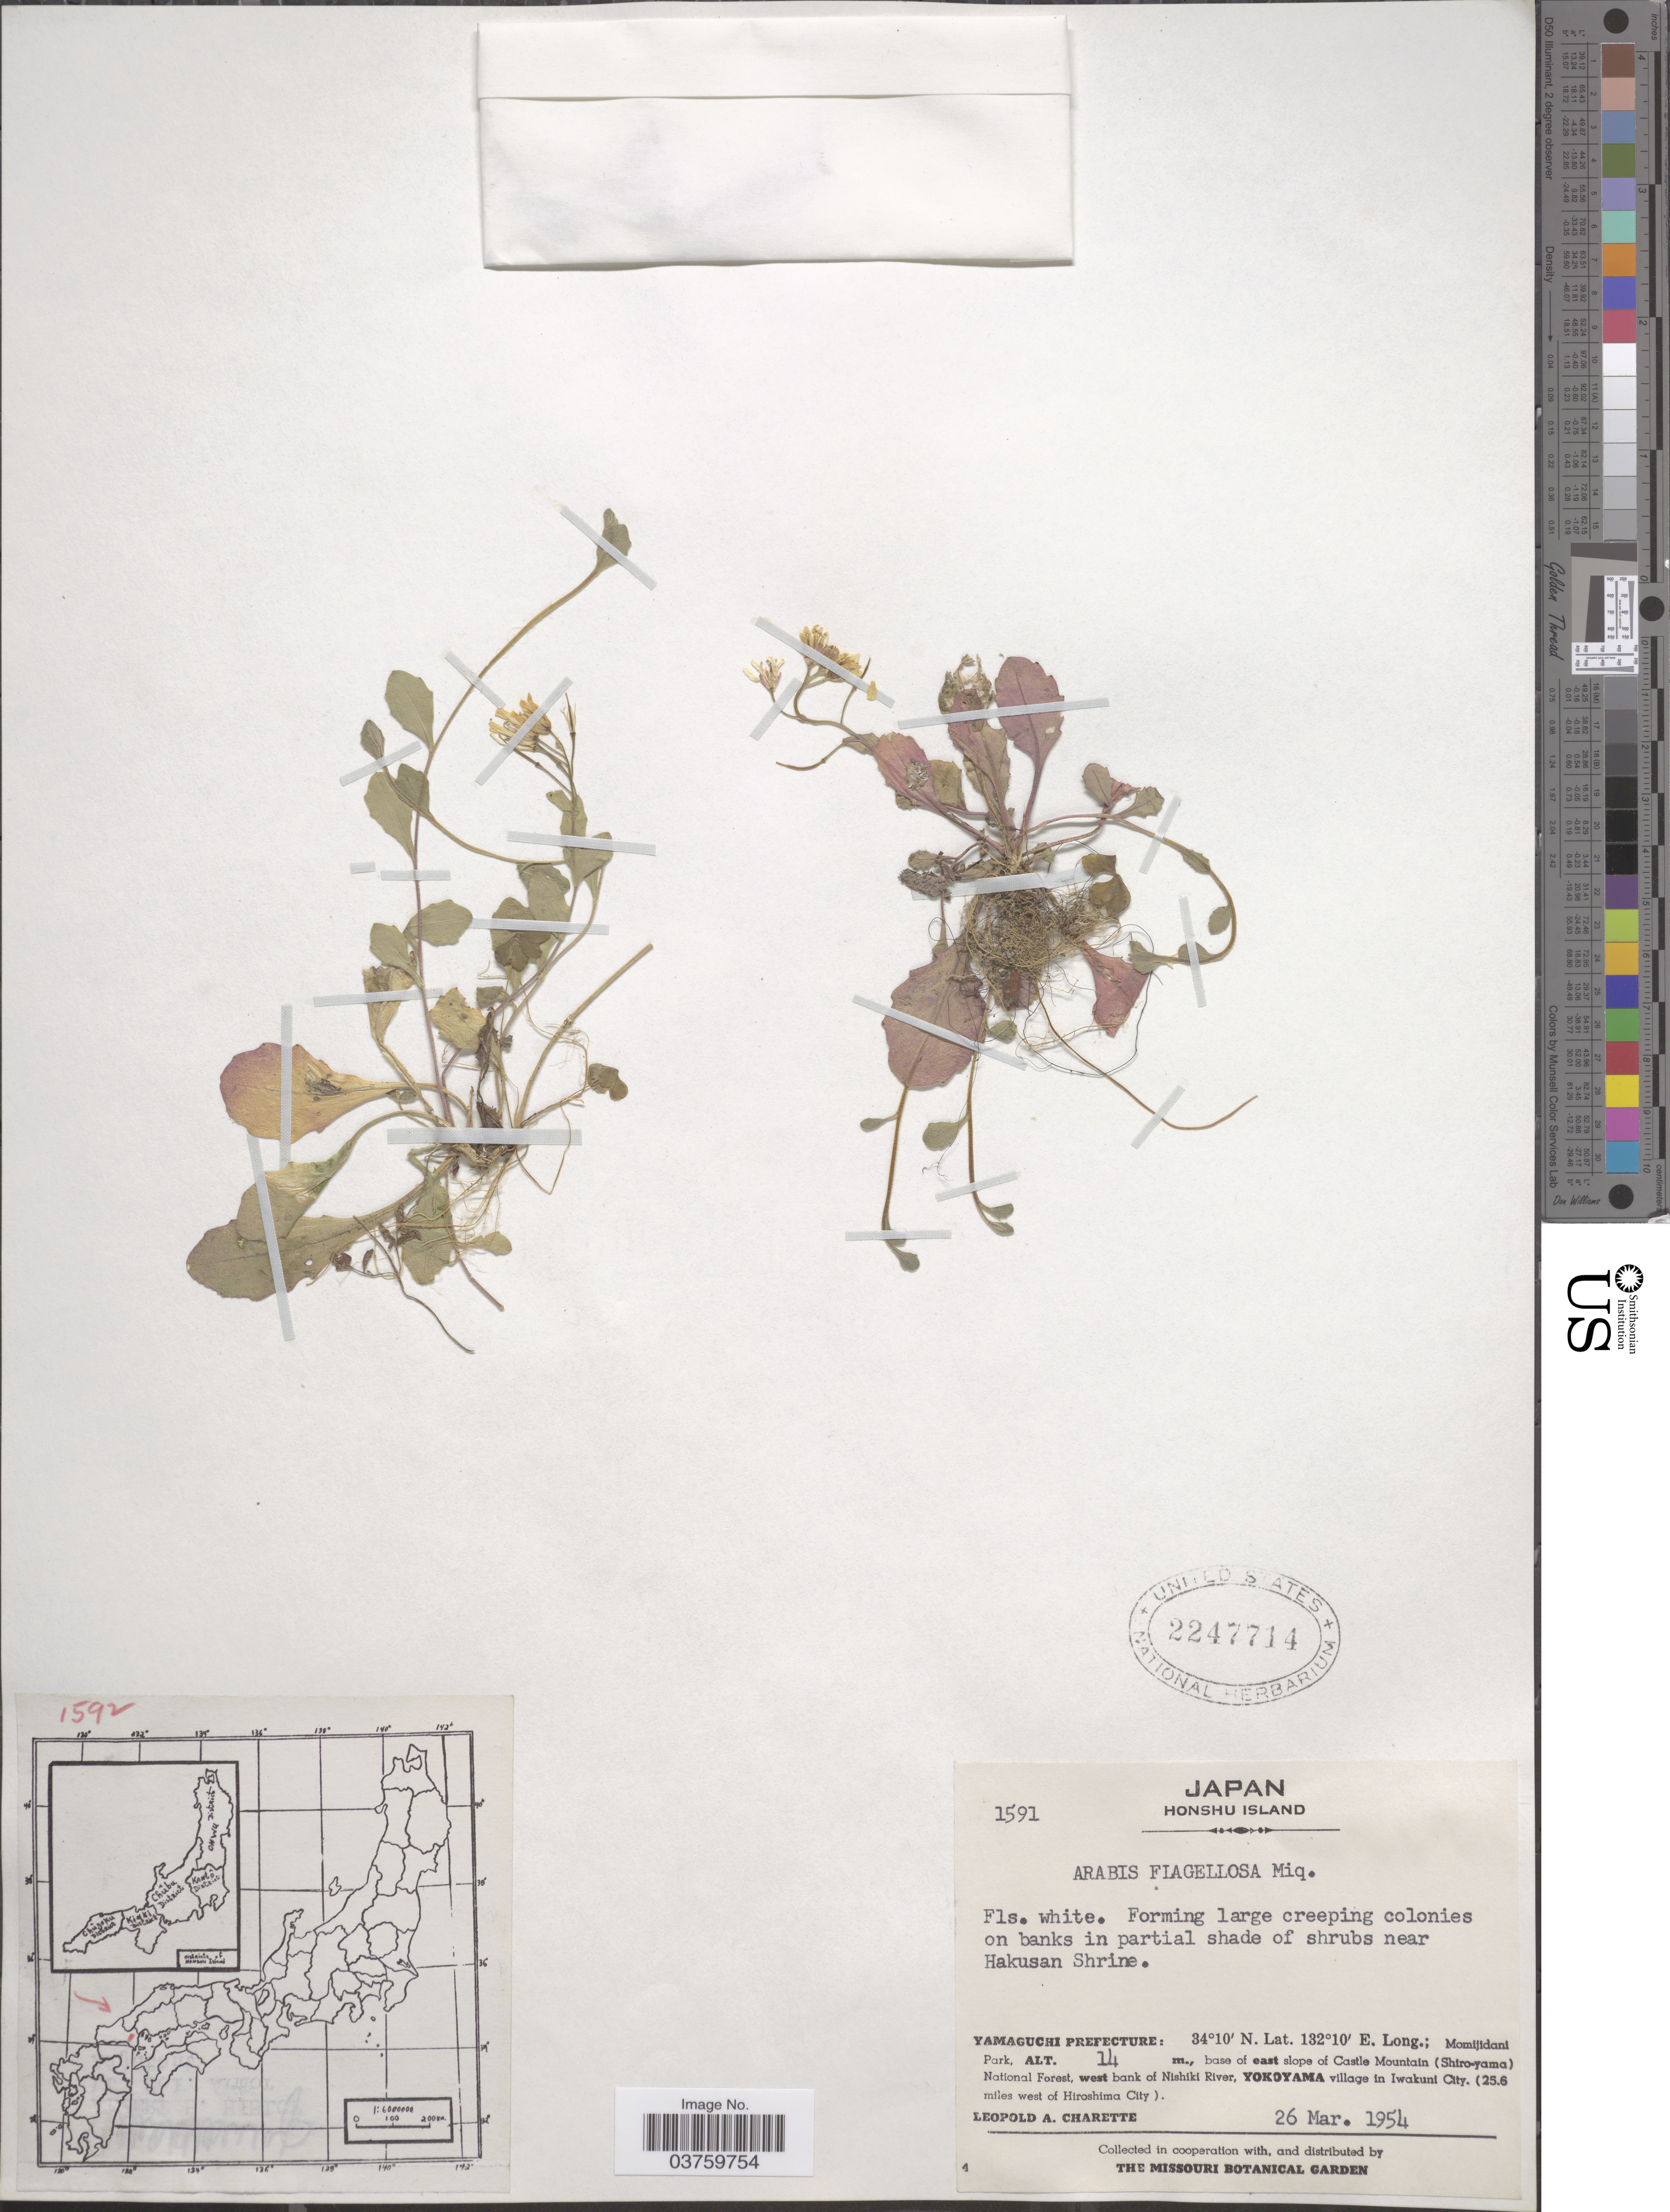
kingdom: Plantae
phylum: Tracheophyta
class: Magnoliopsida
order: Brassicales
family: Brassicaceae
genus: Arabis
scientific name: Arabis flagellosa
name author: Miq.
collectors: L. A. Charette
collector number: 1591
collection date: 1954-03-26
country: Japan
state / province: Yamaguti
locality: Honshu Island, Yamaguchi Prefecture: Momijidani Park, base of east slope of Castle Mountain (Shiro-yama) National Forest, west bank of Nishiki River, Yokoyama village in Iwakuni City. (25.6 miles west of Hiroshima City).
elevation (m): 14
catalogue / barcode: US 2247714